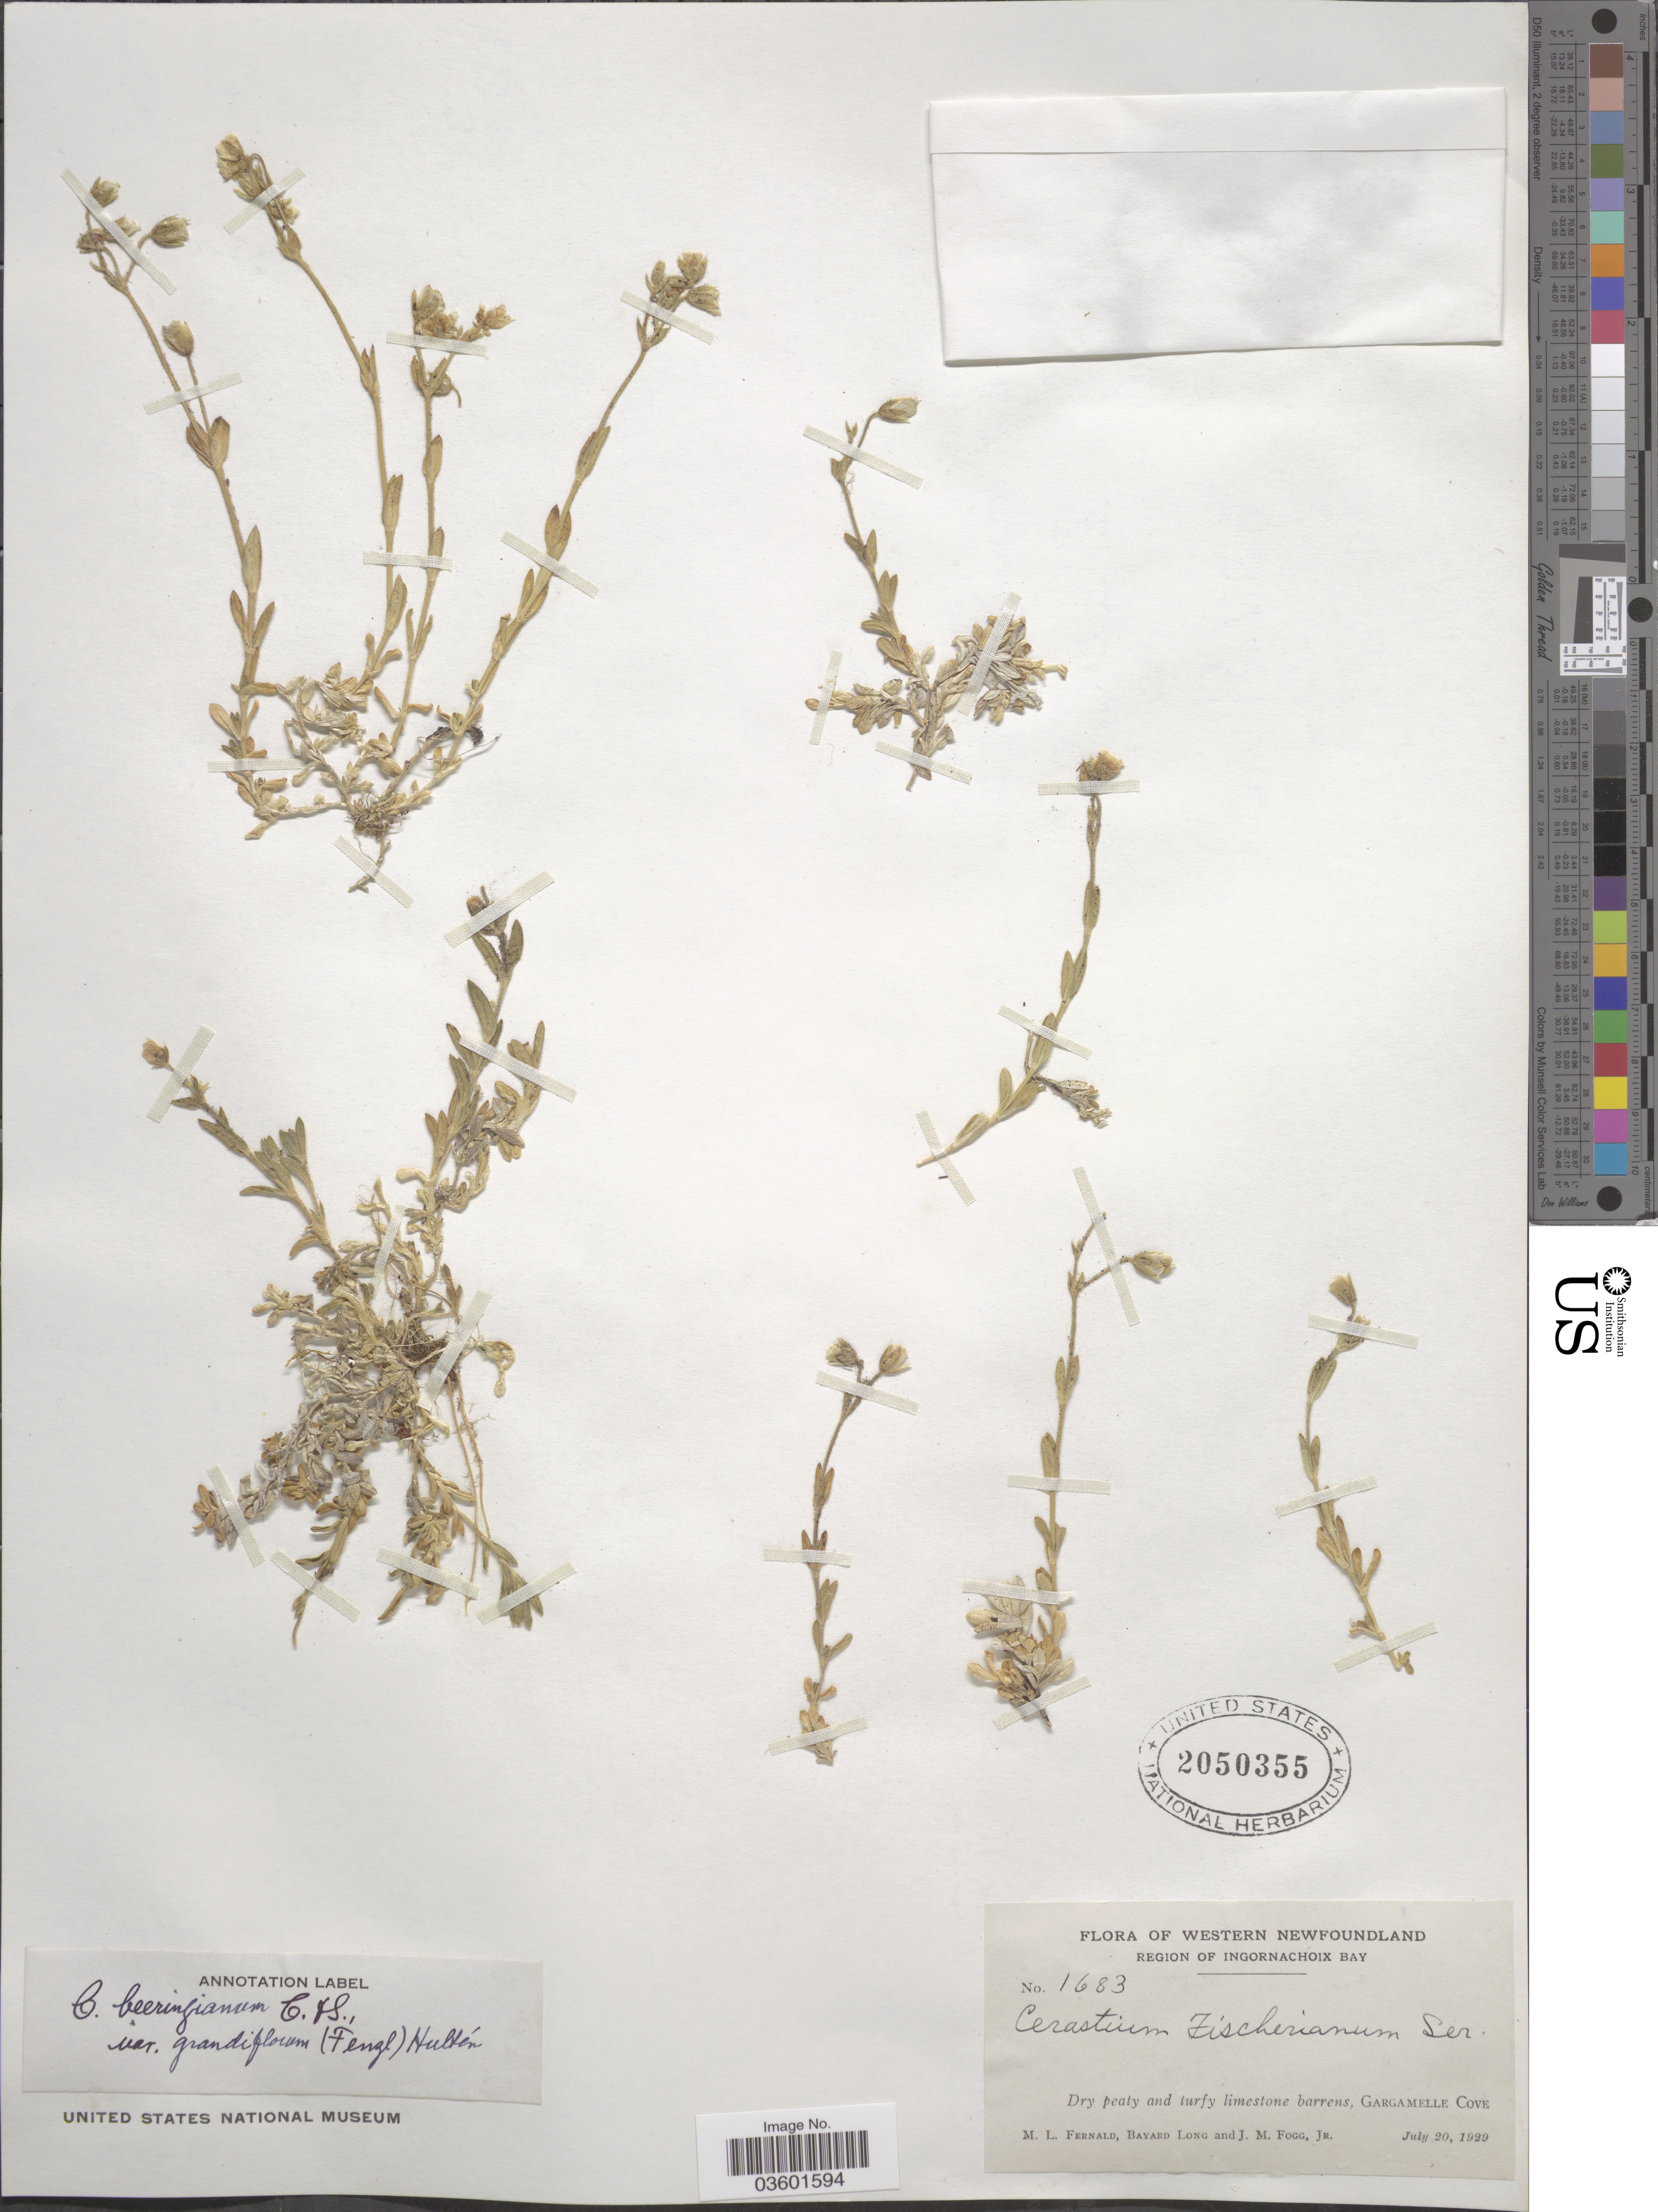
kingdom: Plantae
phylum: Tracheophyta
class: Magnoliopsida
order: Caryophyllales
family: Caryophyllaceae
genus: Cerastium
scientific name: Cerastium beeringianum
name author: Cham. & Schltdl.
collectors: M. L. Fernald, B. Long & J. Fogg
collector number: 1683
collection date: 1929-07-20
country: Canada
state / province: Newfoundland and Labrador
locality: Western Newfoundland. Region of Ingornachoix Bay. Gargamelle Cove.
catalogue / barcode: US 2050355